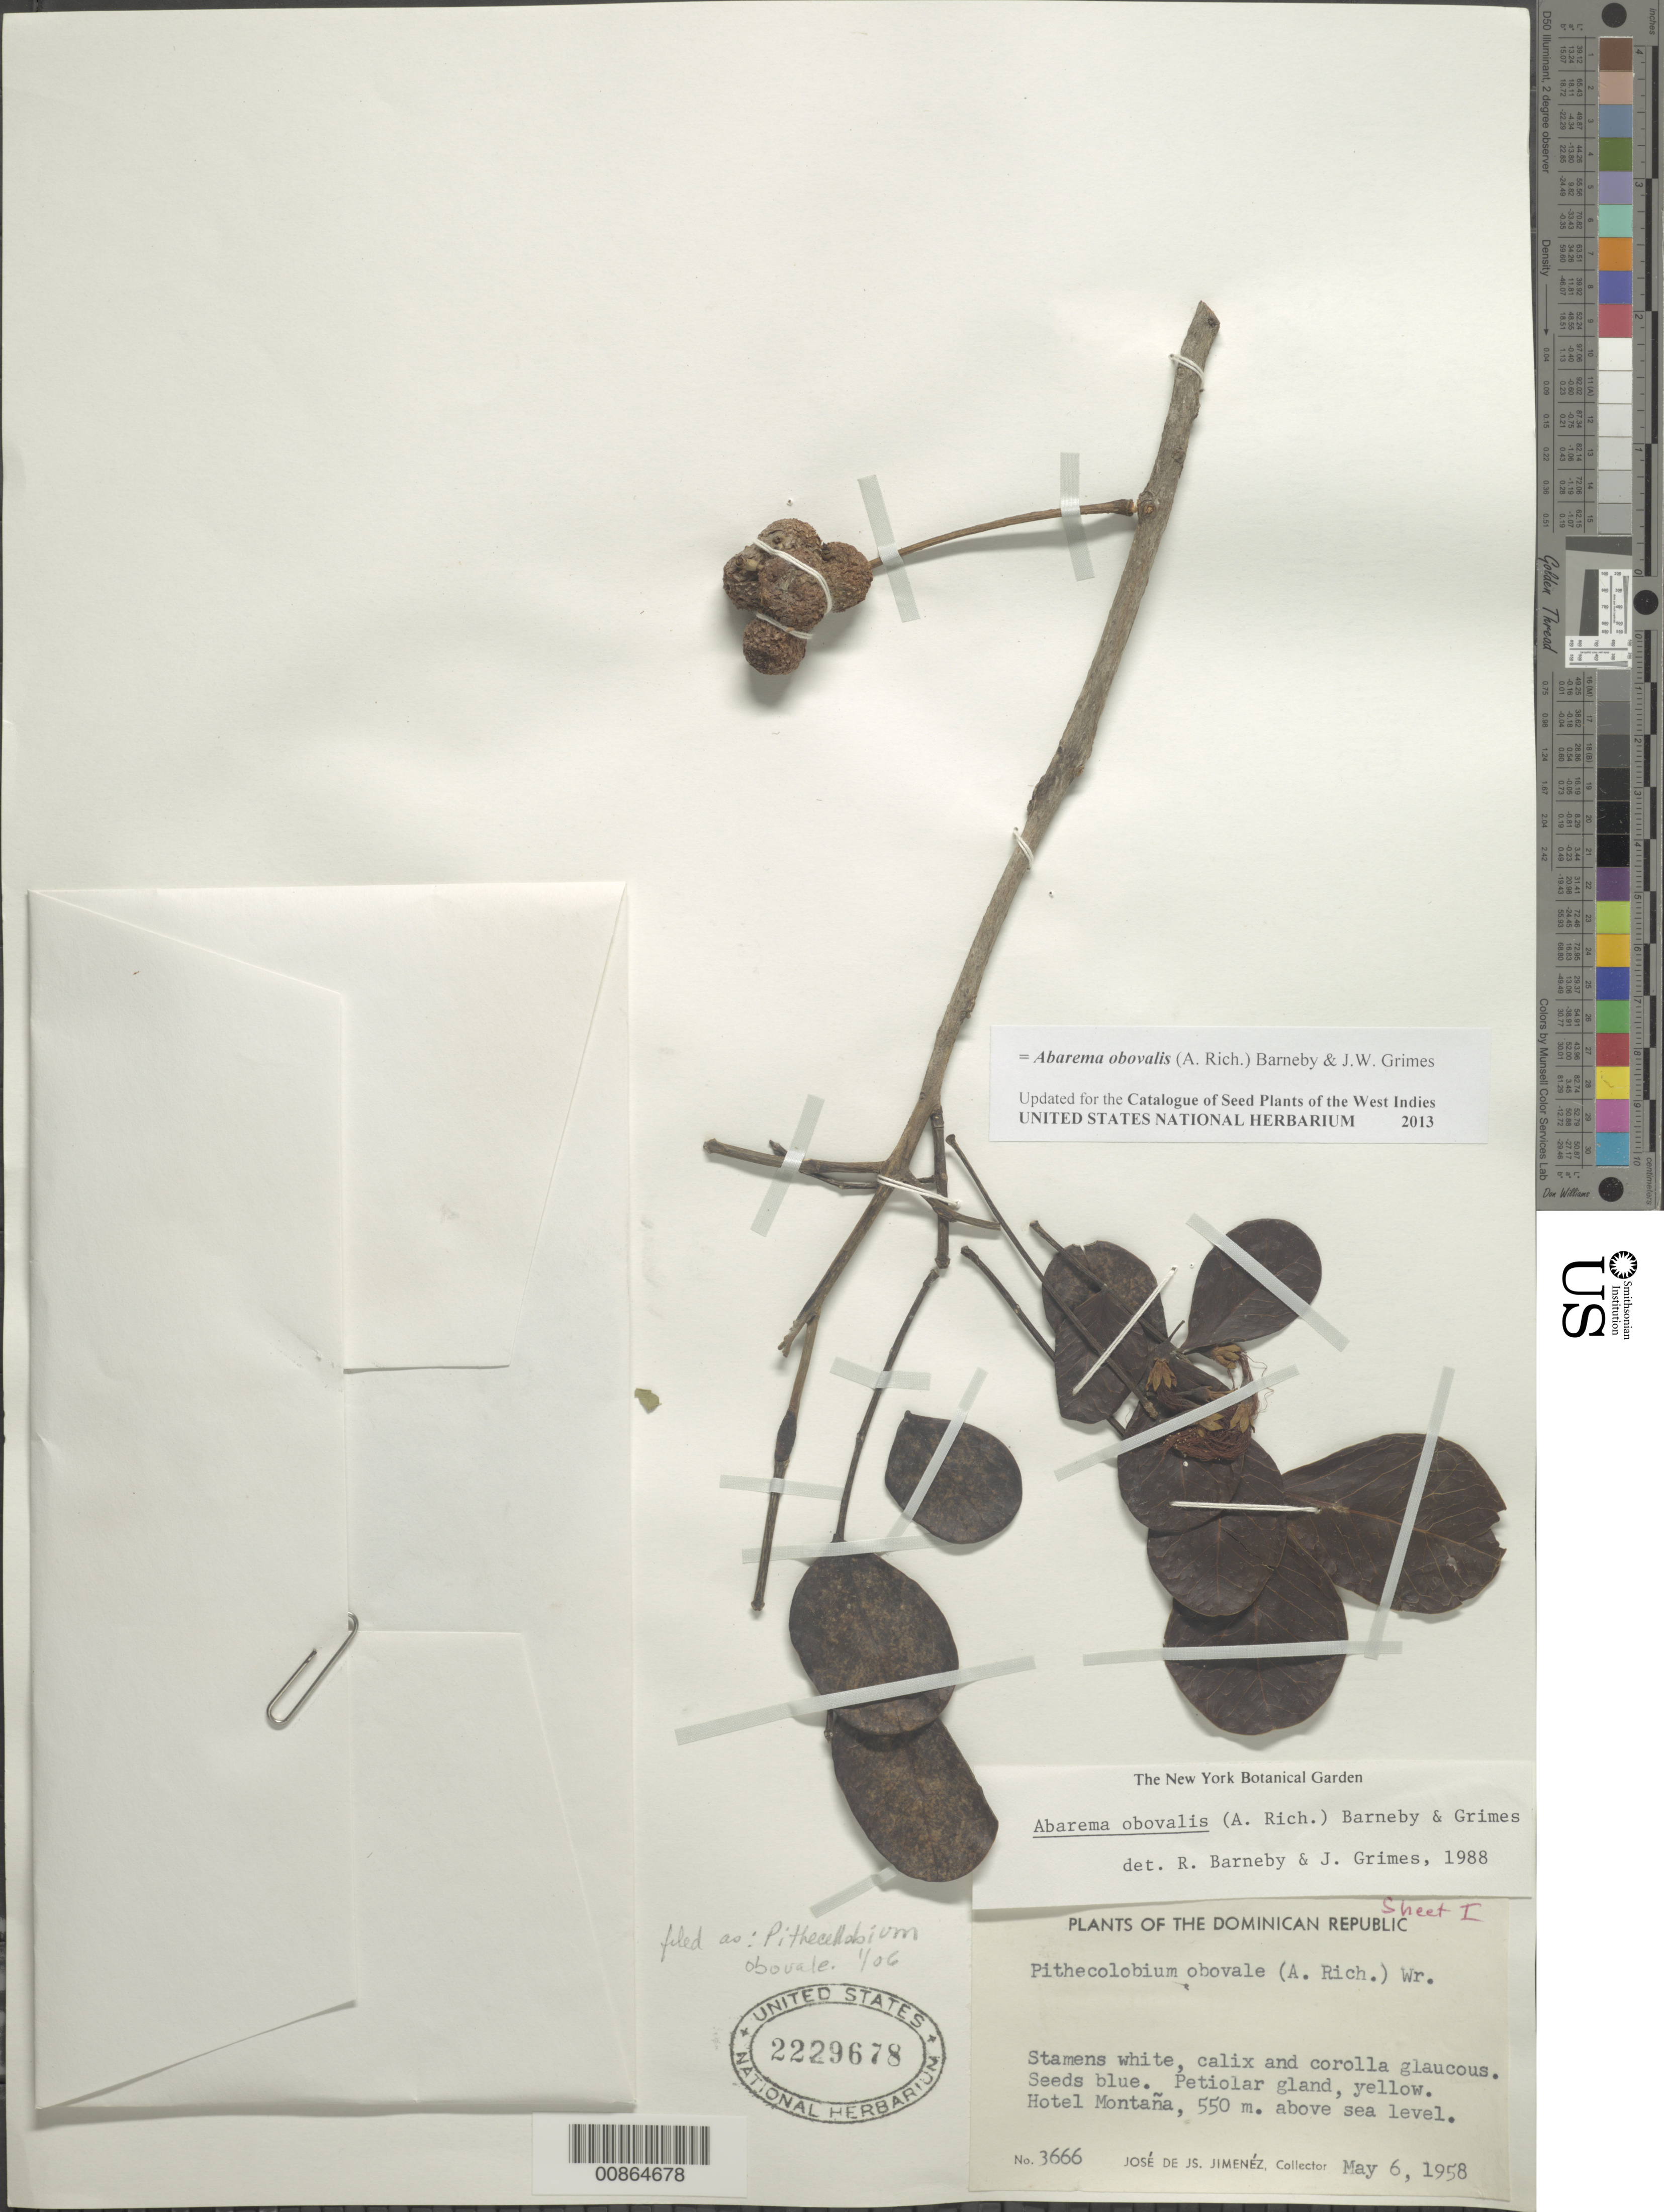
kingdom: Plantae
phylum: Tracheophyta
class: Magnoliopsida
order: Fabales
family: Fabaceae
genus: Jupunba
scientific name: Jupunba obovalis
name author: (A. Rich.) Britton & Rose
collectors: J. J. Jiménez Almonte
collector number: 3666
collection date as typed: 06 May 1958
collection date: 1958-05-06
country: Dominican Republic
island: Hispaniola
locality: Hotel Montaña.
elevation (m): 550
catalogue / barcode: US 2229678